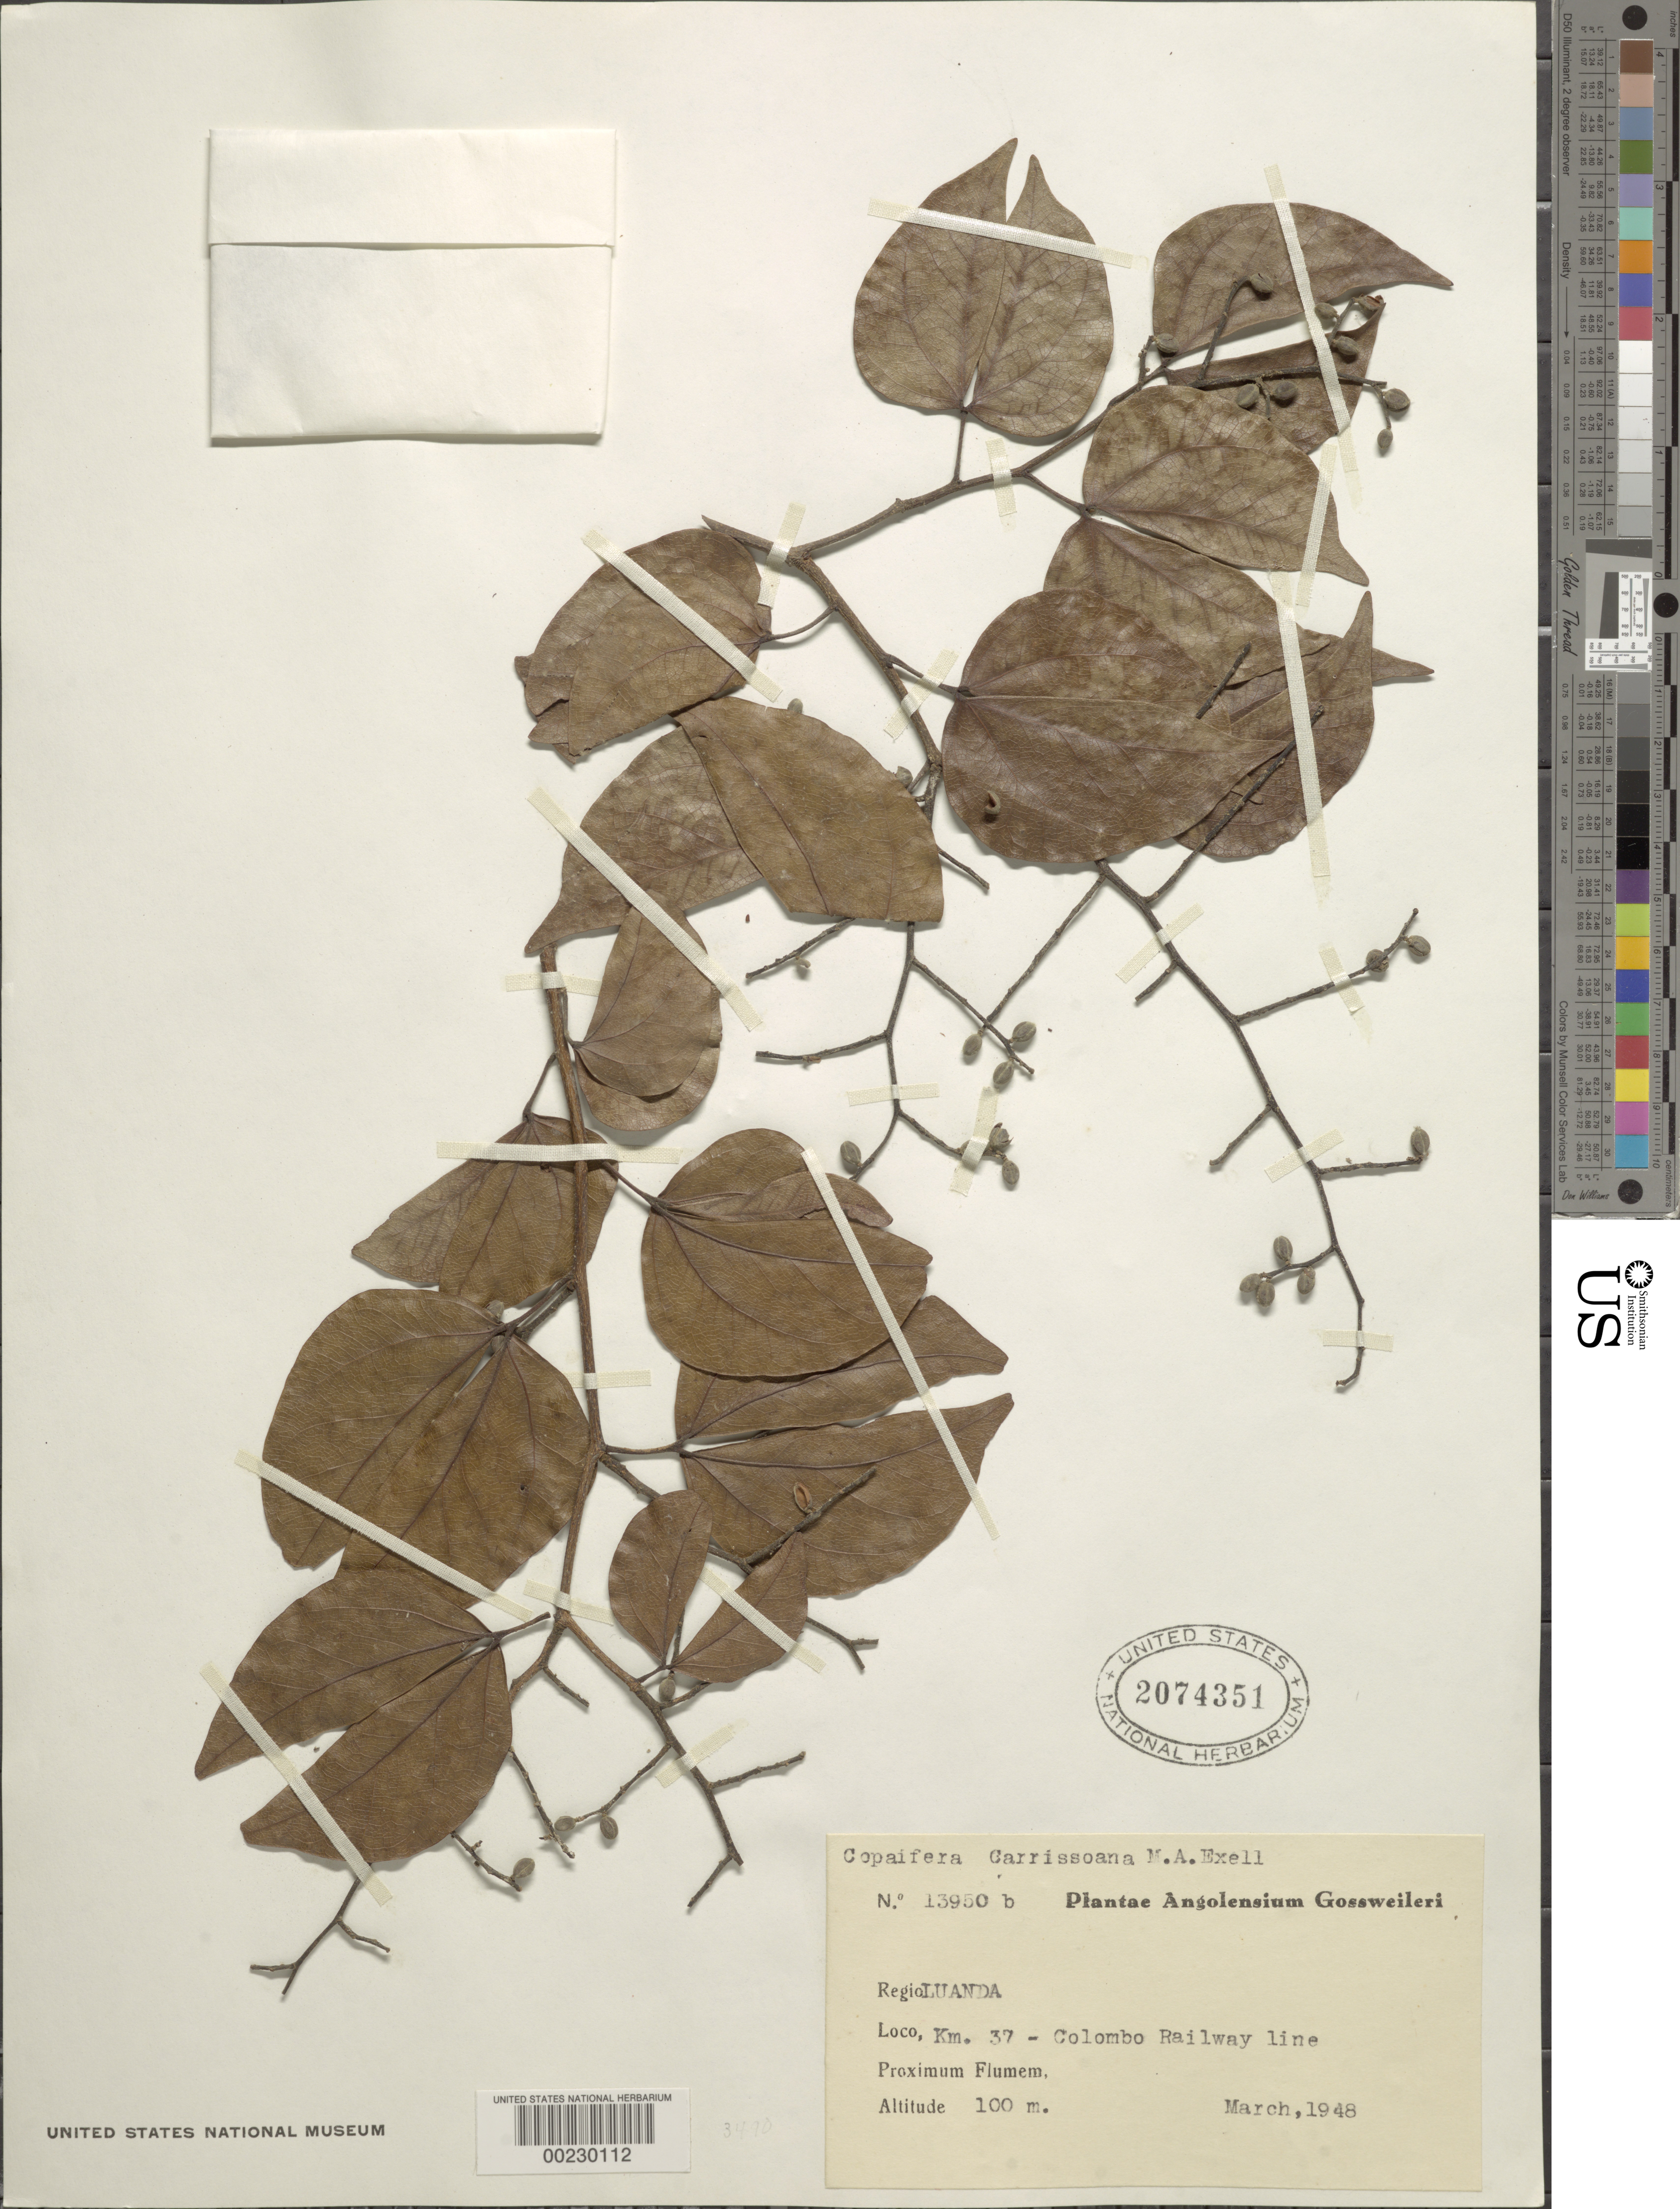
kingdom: Plantae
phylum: Tracheophyta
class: Magnoliopsida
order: Fabales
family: Fabaceae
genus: Copaifera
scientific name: Copaifera carrissoana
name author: M.A. Exell ex Gossw. & Mendonça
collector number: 13950b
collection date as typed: Mar 1948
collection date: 1948-03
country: Angola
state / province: Luanda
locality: Km 37 Colombo Railway line; Luanda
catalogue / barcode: US 2074351